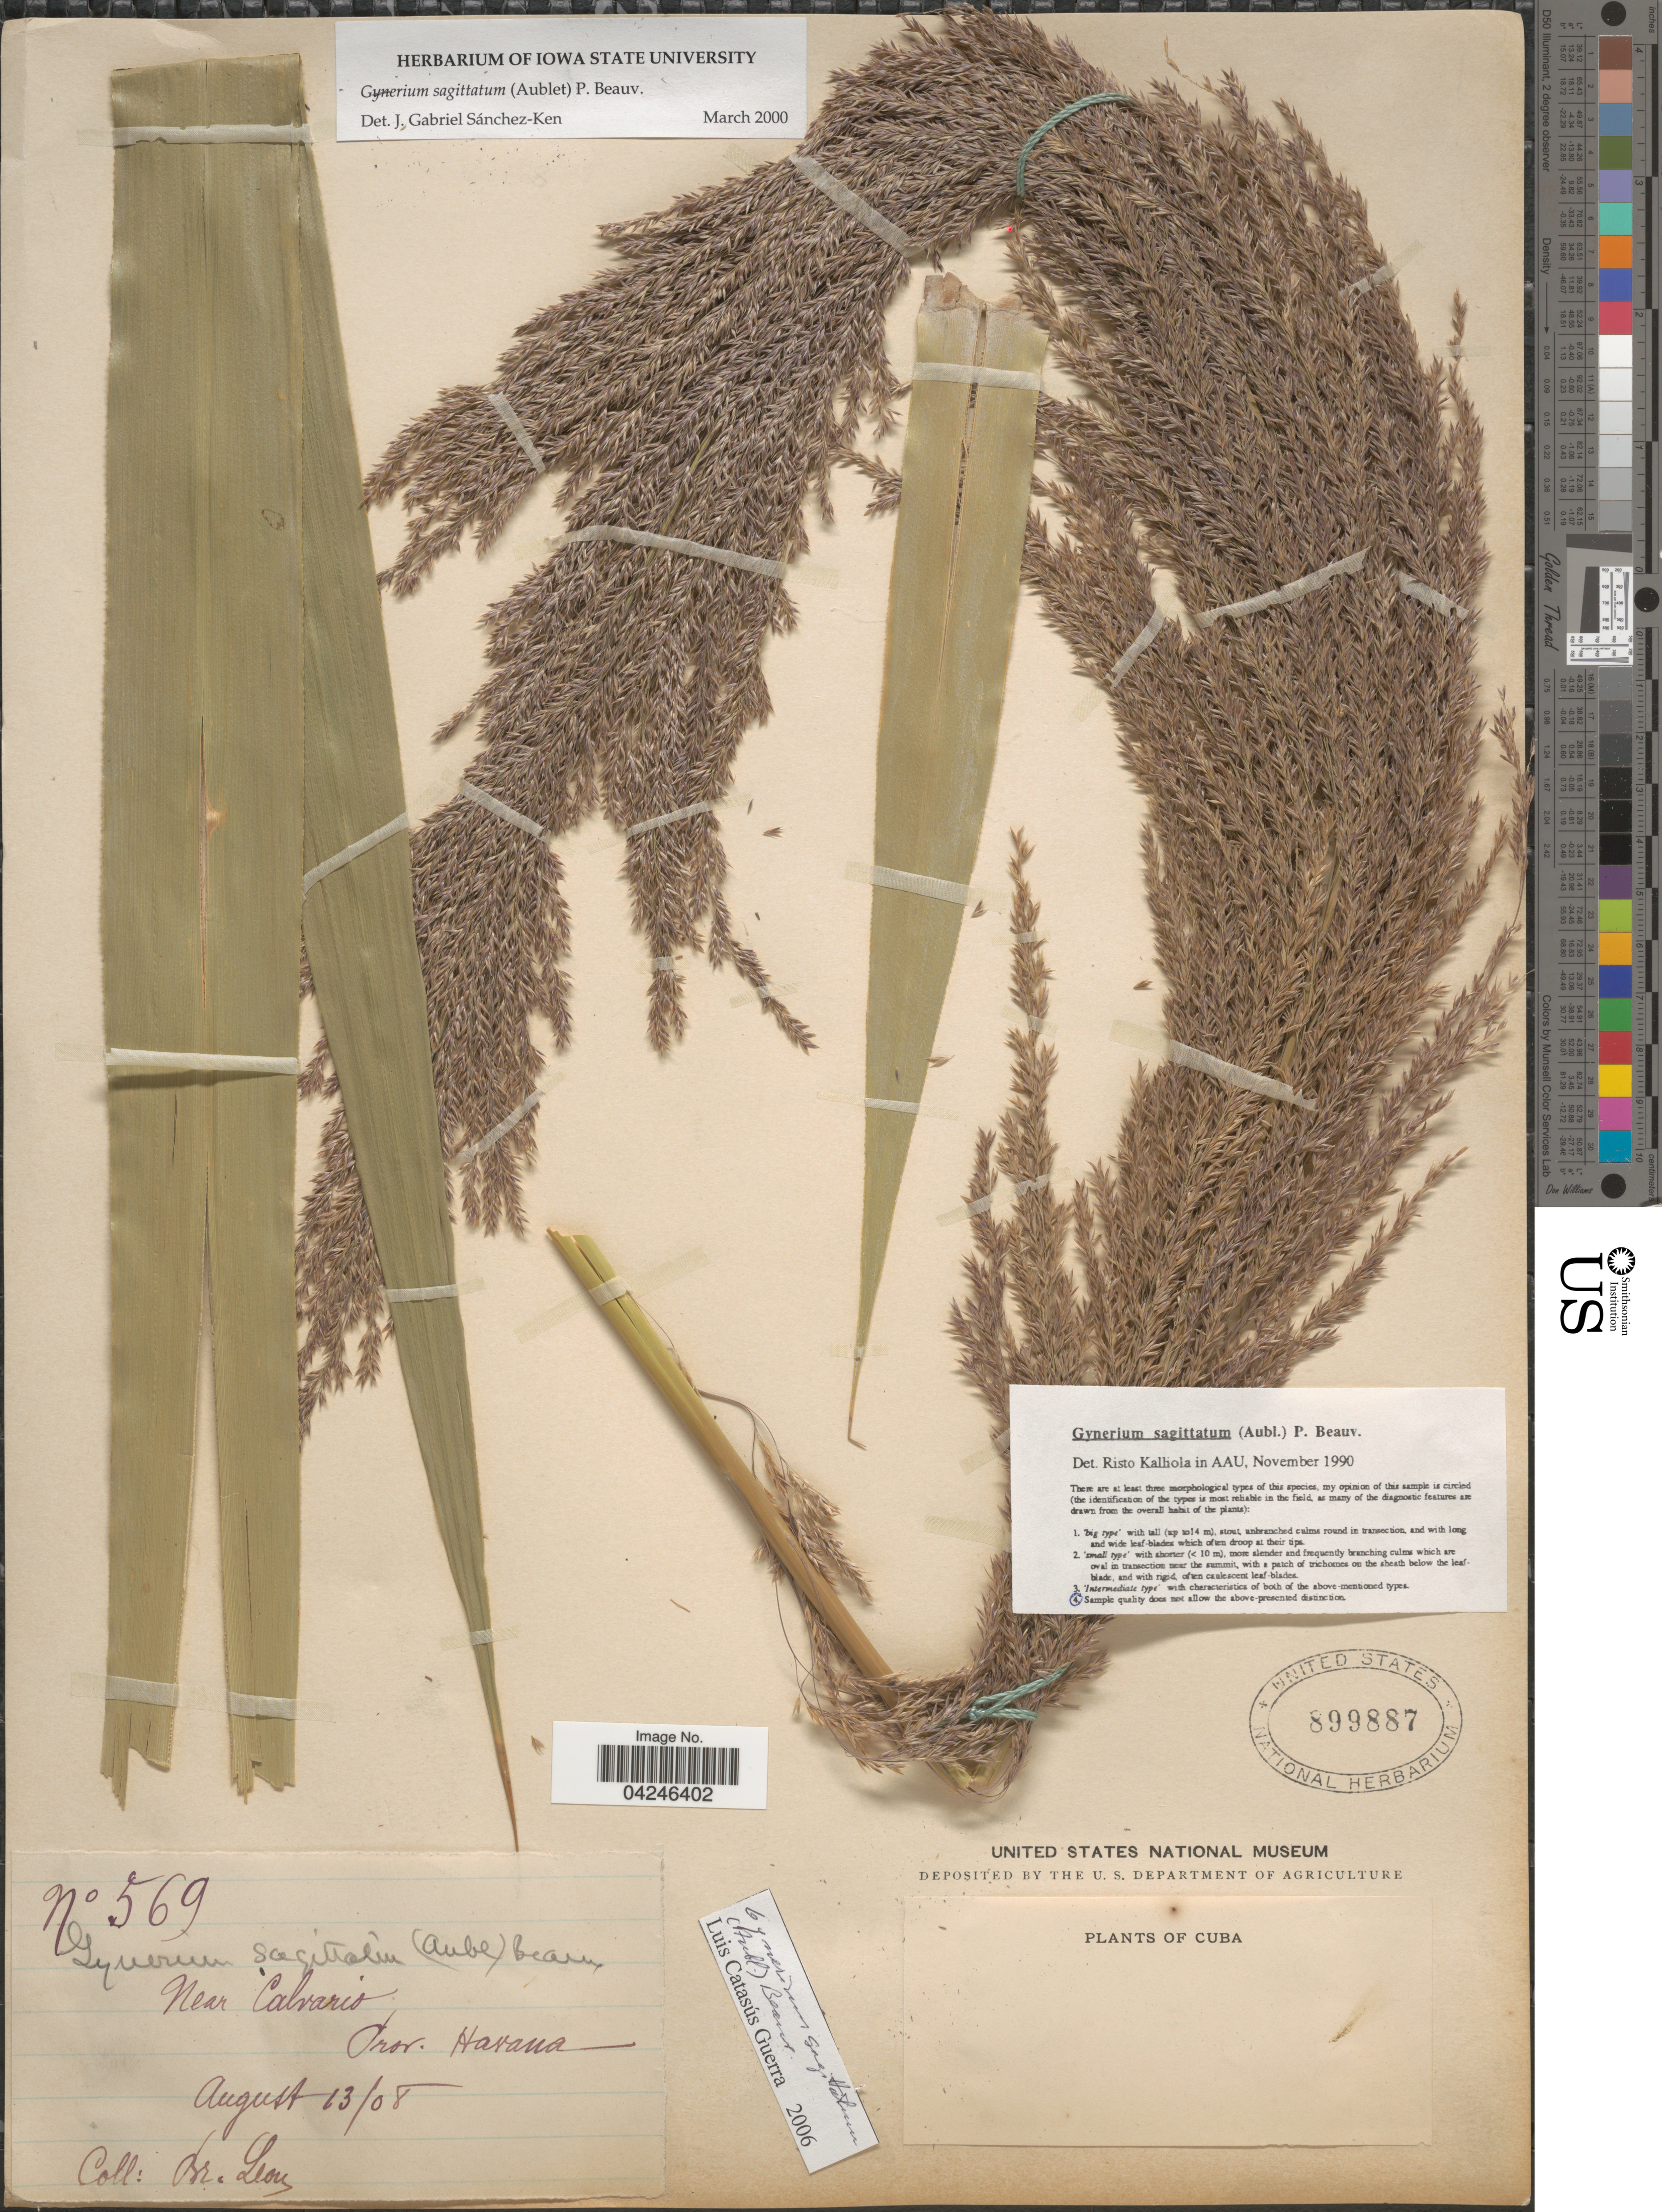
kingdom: Plantae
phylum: Tracheophyta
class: Liliopsida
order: Poales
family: Poaceae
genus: Gynerium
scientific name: Gynerium sagittatum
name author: (Aubl.) P. Beauv.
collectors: Bro. León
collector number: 569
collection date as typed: Transcribed d/m/y: 13/8/8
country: Cuba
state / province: La Habana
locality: Near Calvario. Prov. Havana.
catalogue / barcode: US 899887